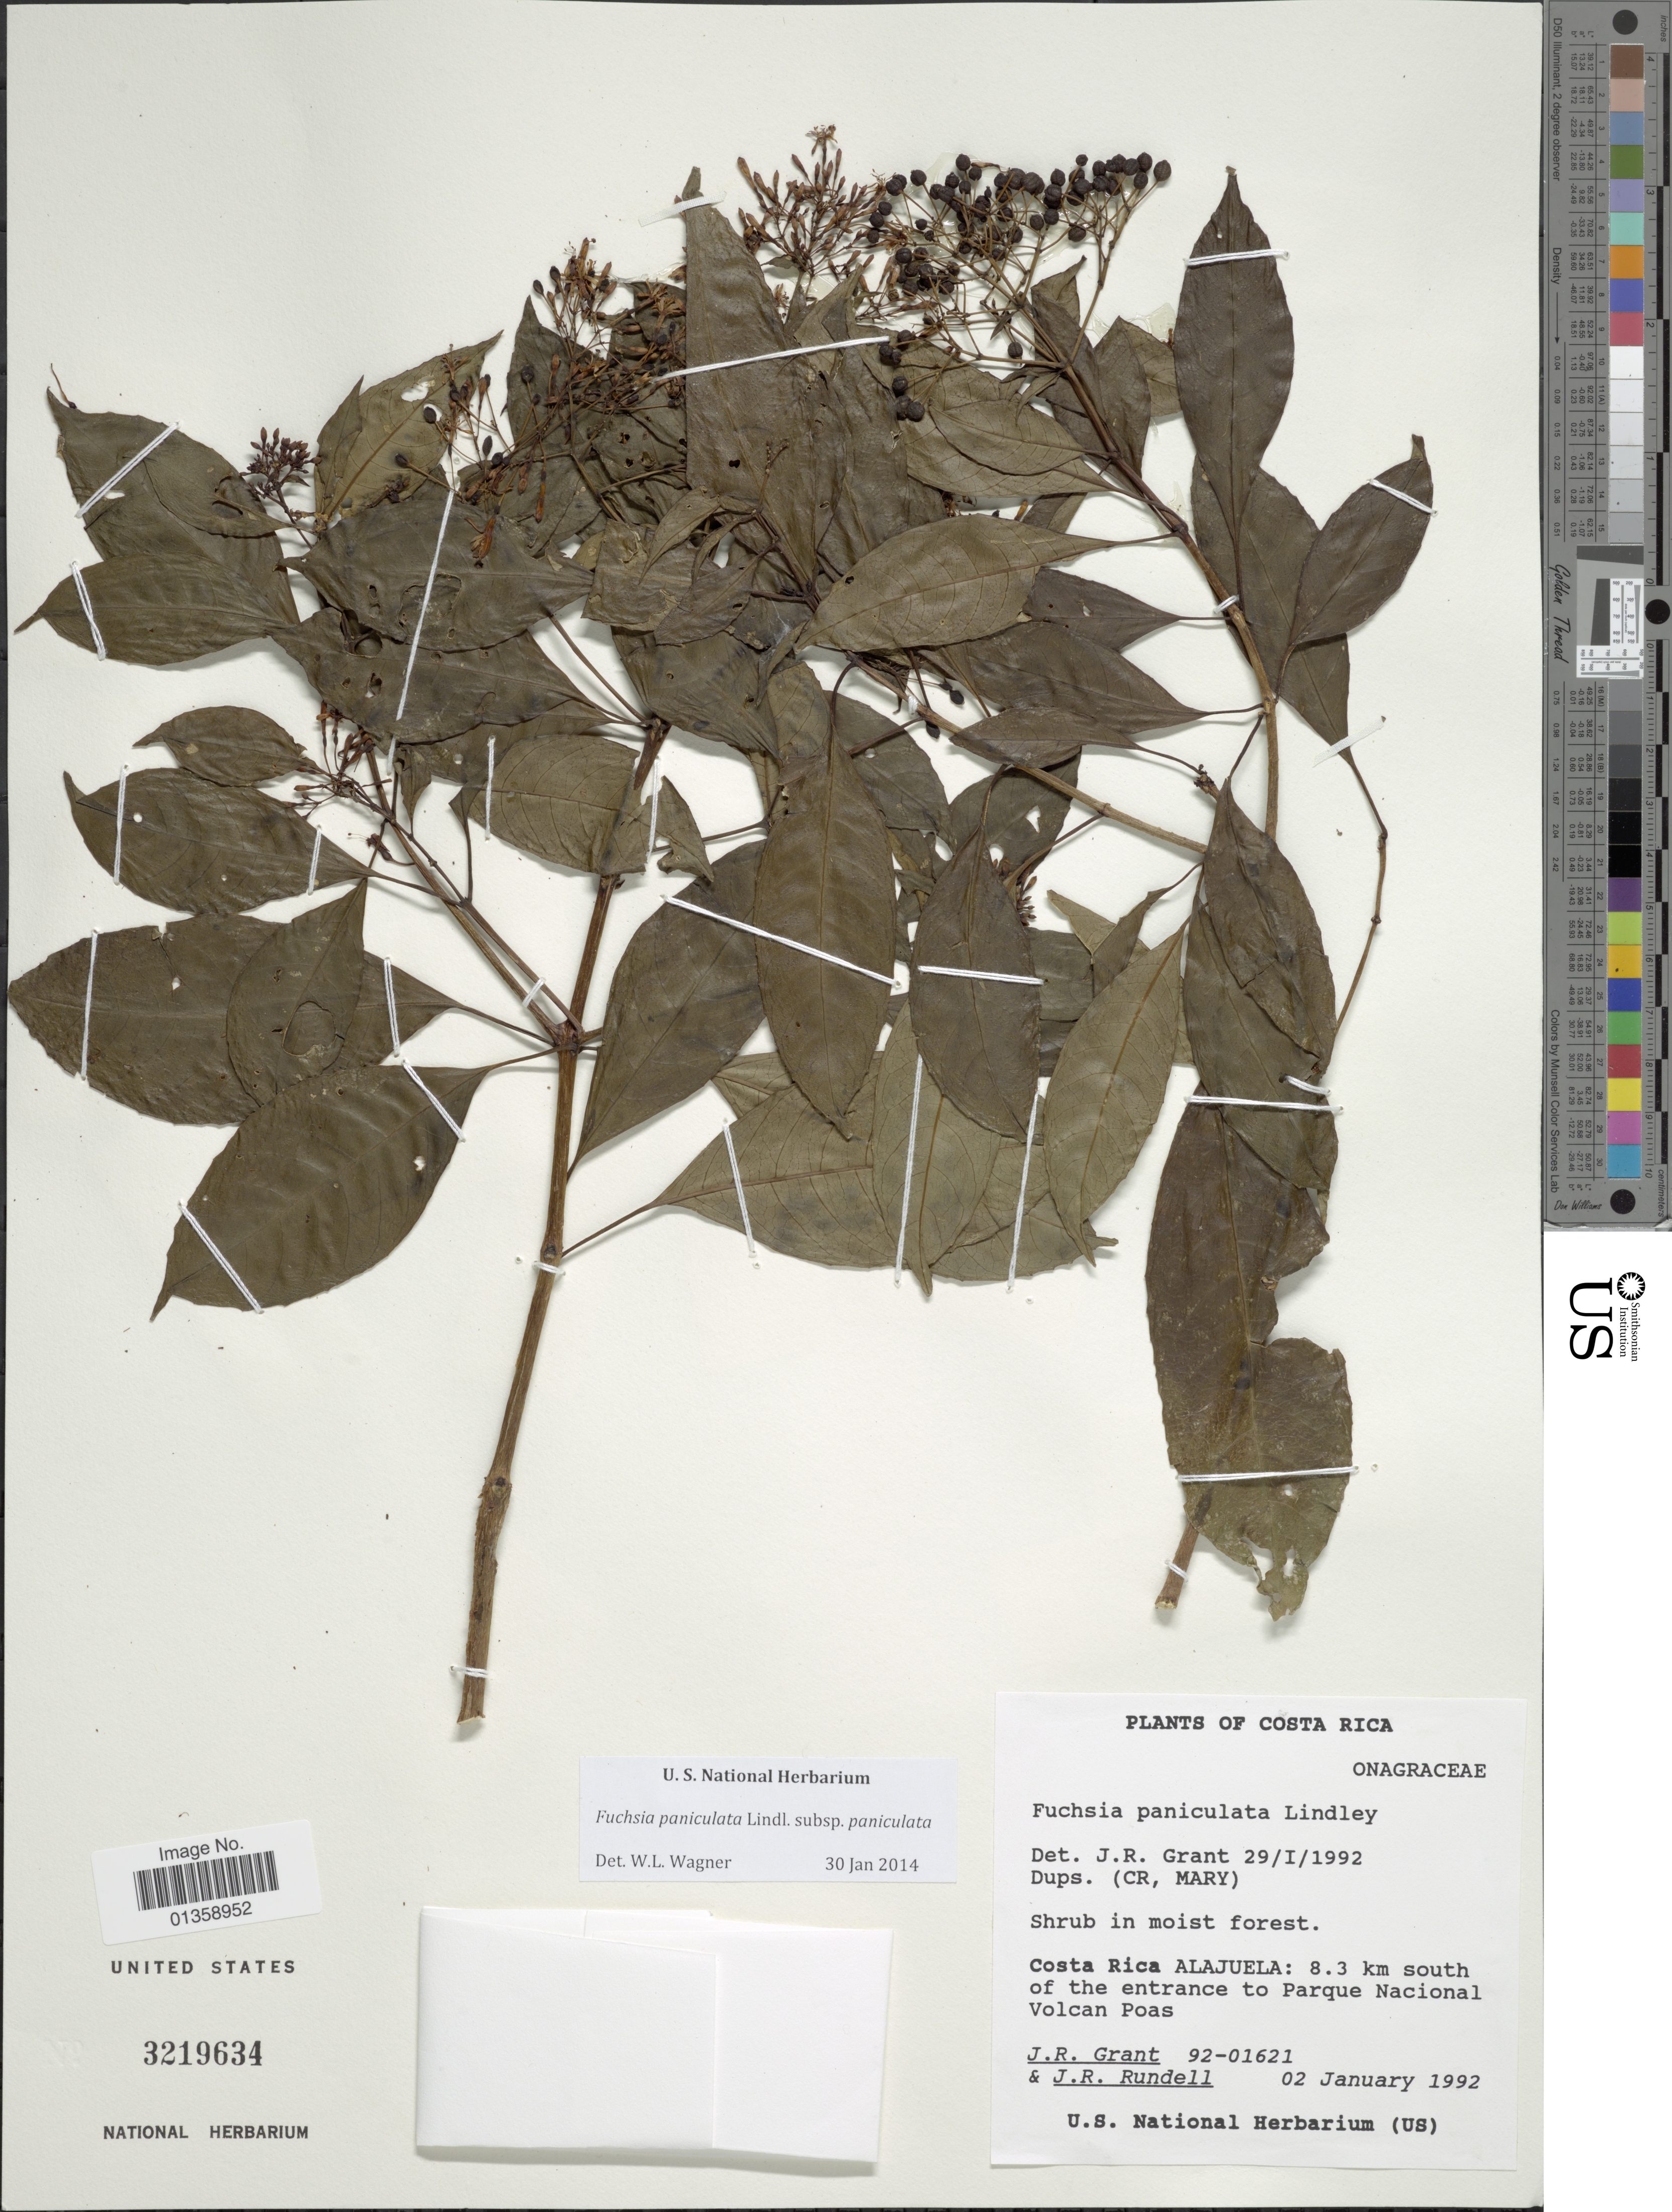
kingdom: Plantae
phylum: Tracheophyta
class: Magnoliopsida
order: Myrtales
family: Onagraceae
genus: Fuchsia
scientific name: Fuchsia paniculata subsp. paniculata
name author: Lindl.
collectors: J. Grant & J. R. Rundell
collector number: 92-01621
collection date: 1992-01-02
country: Costa Rica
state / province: Alajuela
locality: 8.3 km south of the entrance to Parque Nacional Volcan Poas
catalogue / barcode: US 3219634